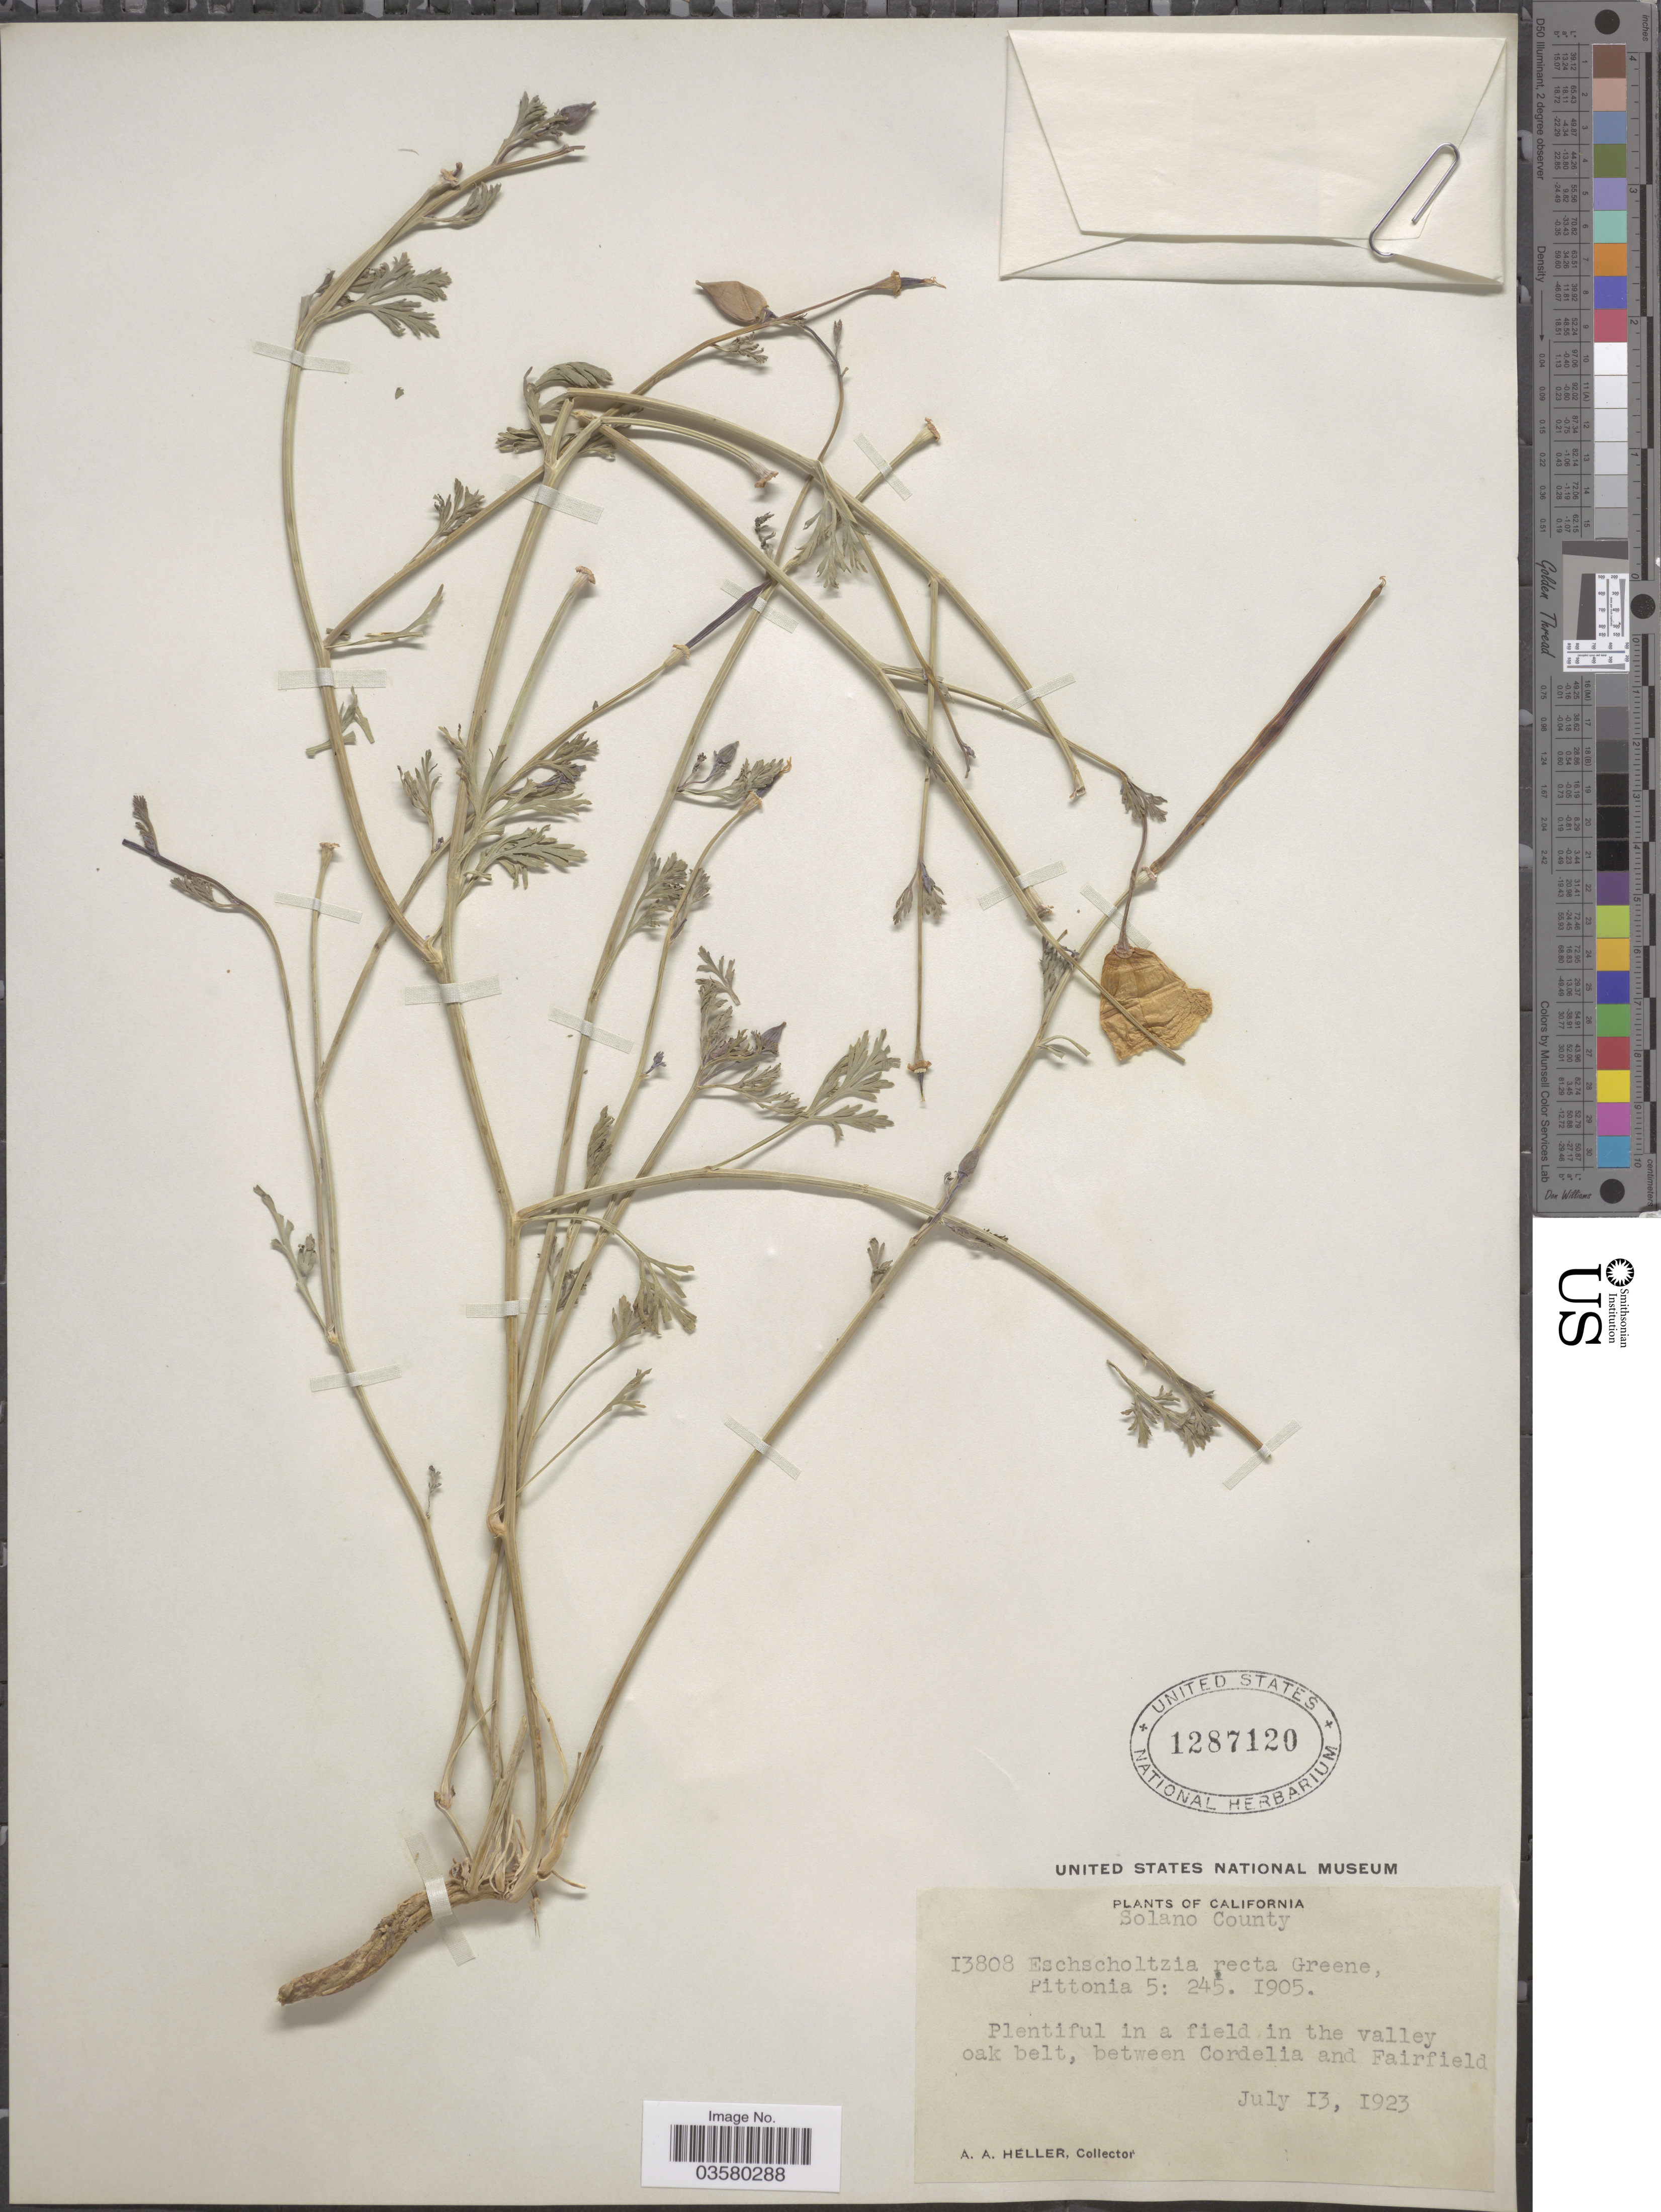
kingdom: Plantae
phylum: Tracheophyta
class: Magnoliopsida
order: Ranunculales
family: Papaveraceae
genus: Eschscholzia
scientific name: Eschscholzia californica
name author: Cham.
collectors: A. A. Heller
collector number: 13808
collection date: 1923-07-13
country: United States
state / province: California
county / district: Solano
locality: Solano County. In the valley oak belt, between Cordelia and Fairfield.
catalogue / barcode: US 1287120